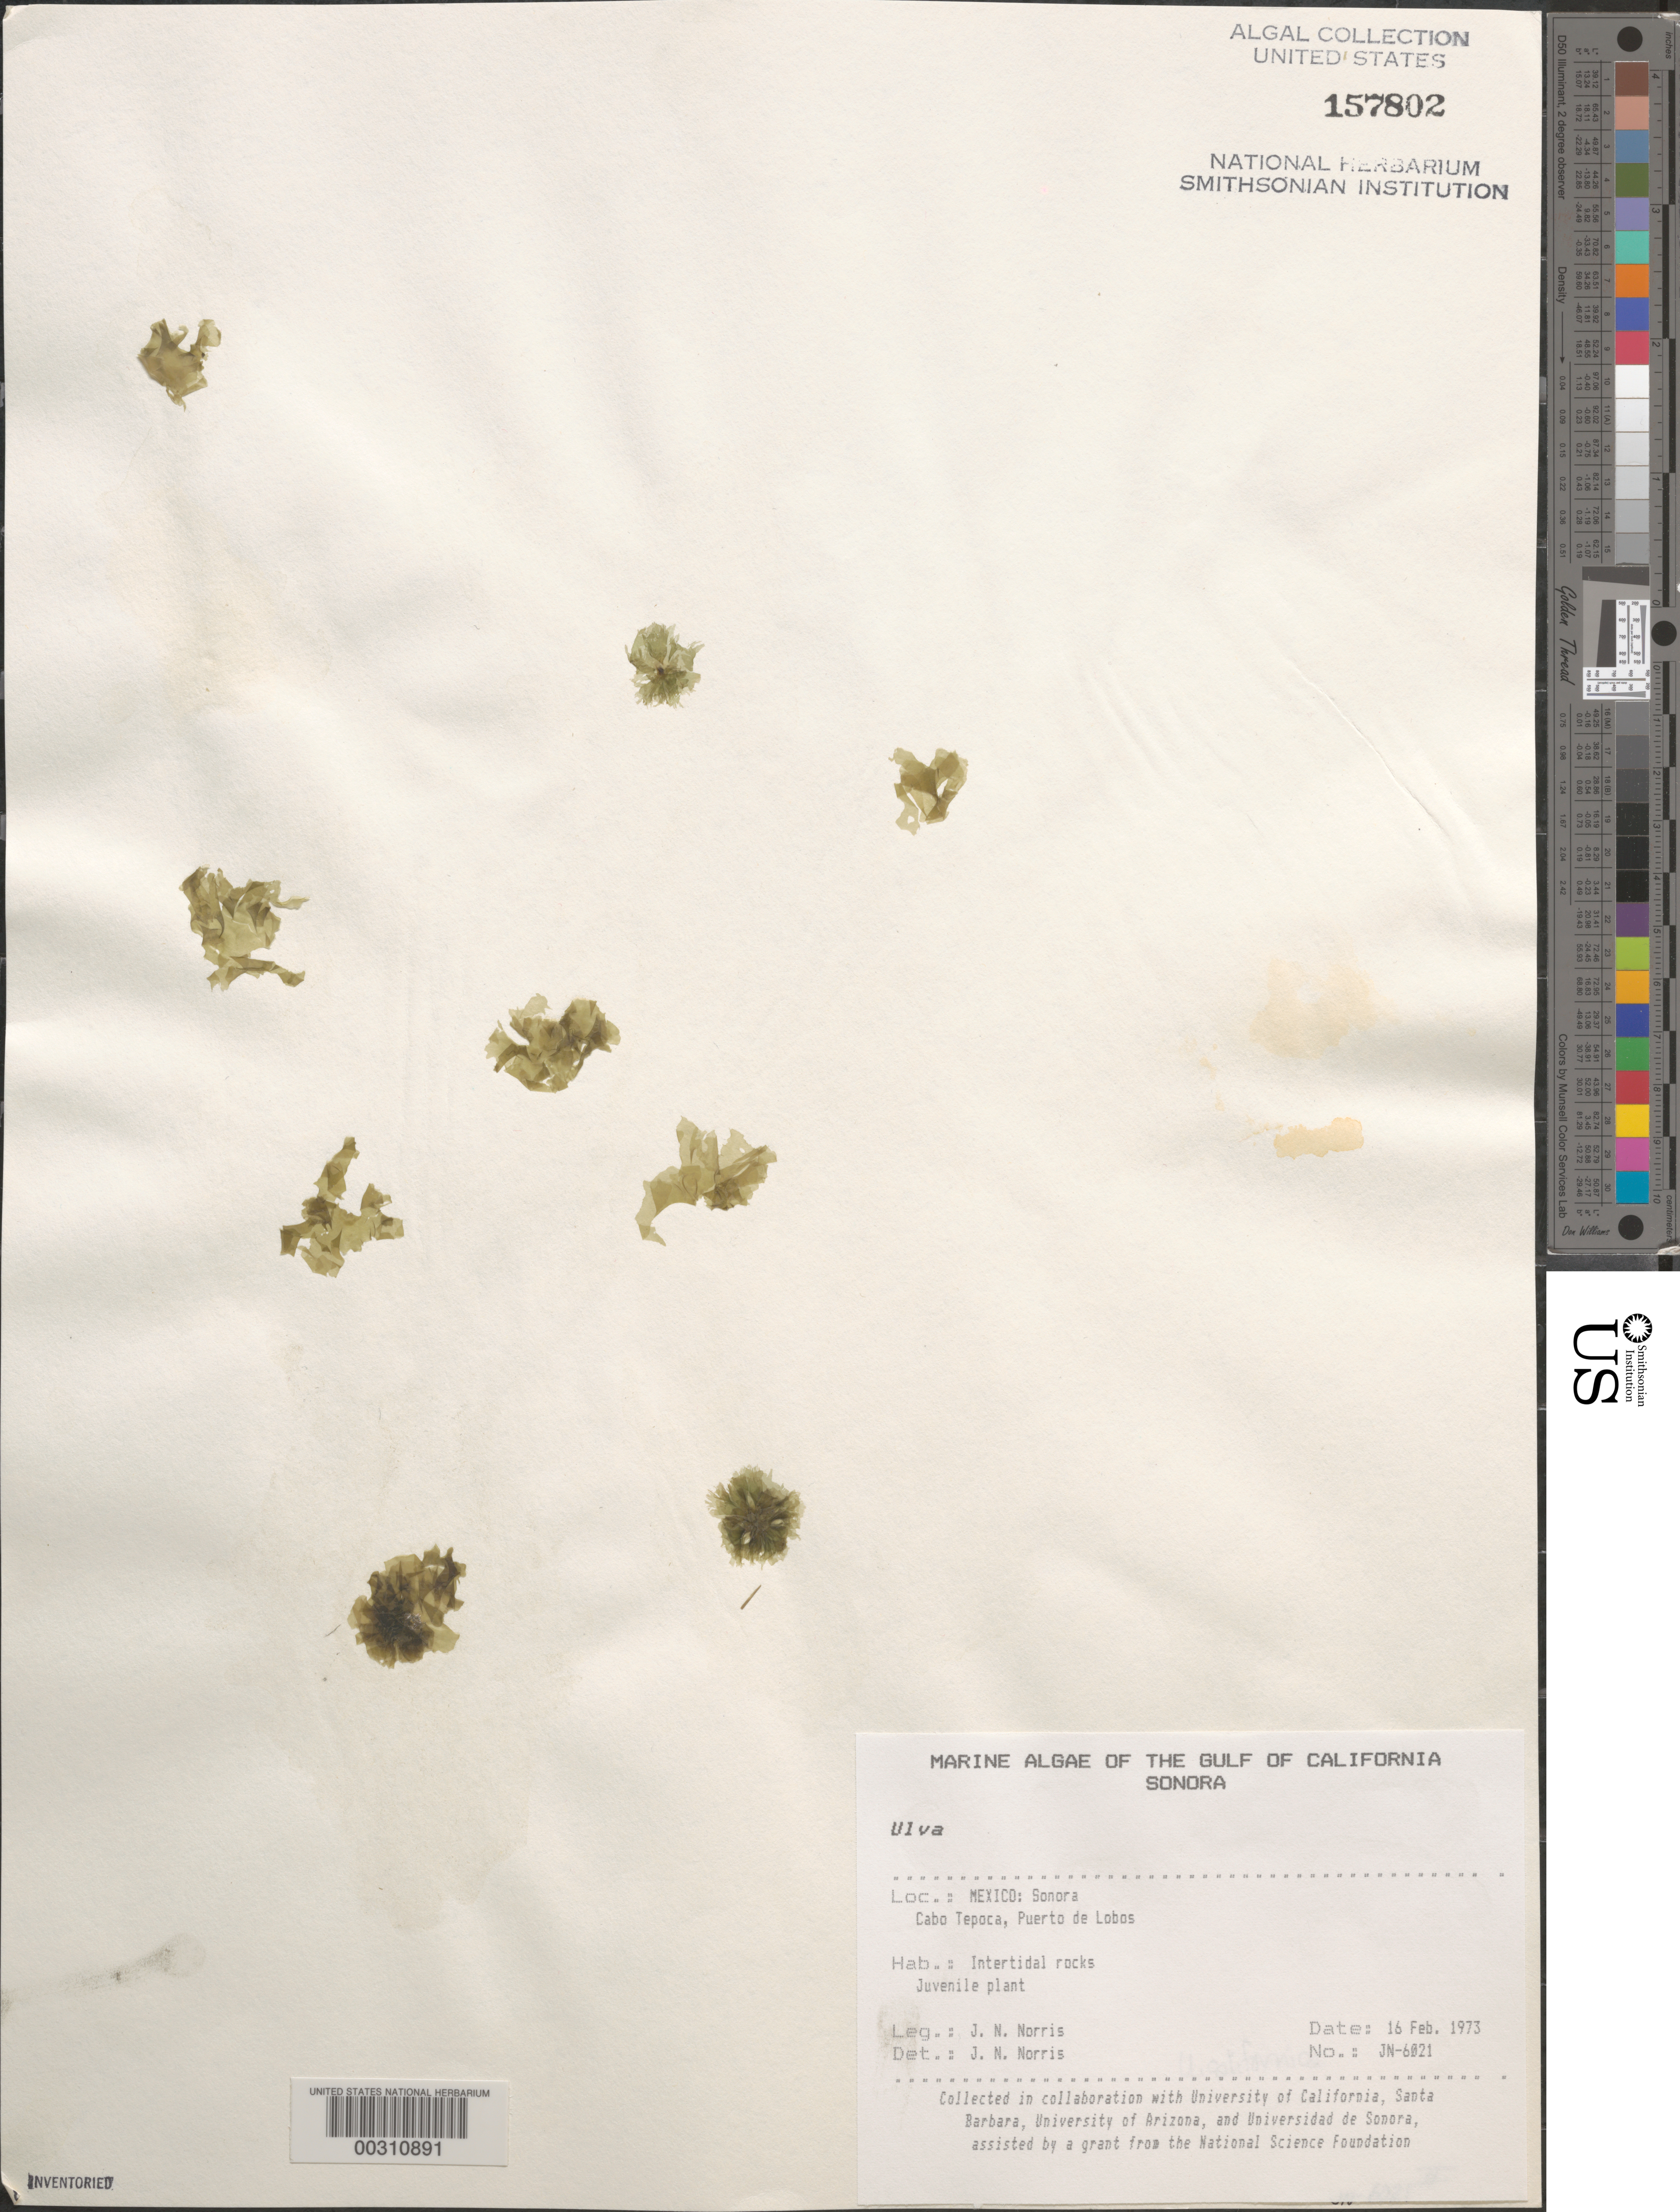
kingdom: Plantae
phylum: Chlorophyta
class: Ulvophyceae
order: Ulvales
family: Ulvaceae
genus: Ulva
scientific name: Ulva sp.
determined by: Norris, James N.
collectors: J. N. Norris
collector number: JN-6021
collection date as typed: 16 Feb 1973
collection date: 1973-02-16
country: Mexico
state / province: Sonora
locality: Cabo Tepoca, Puerto de Lobos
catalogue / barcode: US 157802